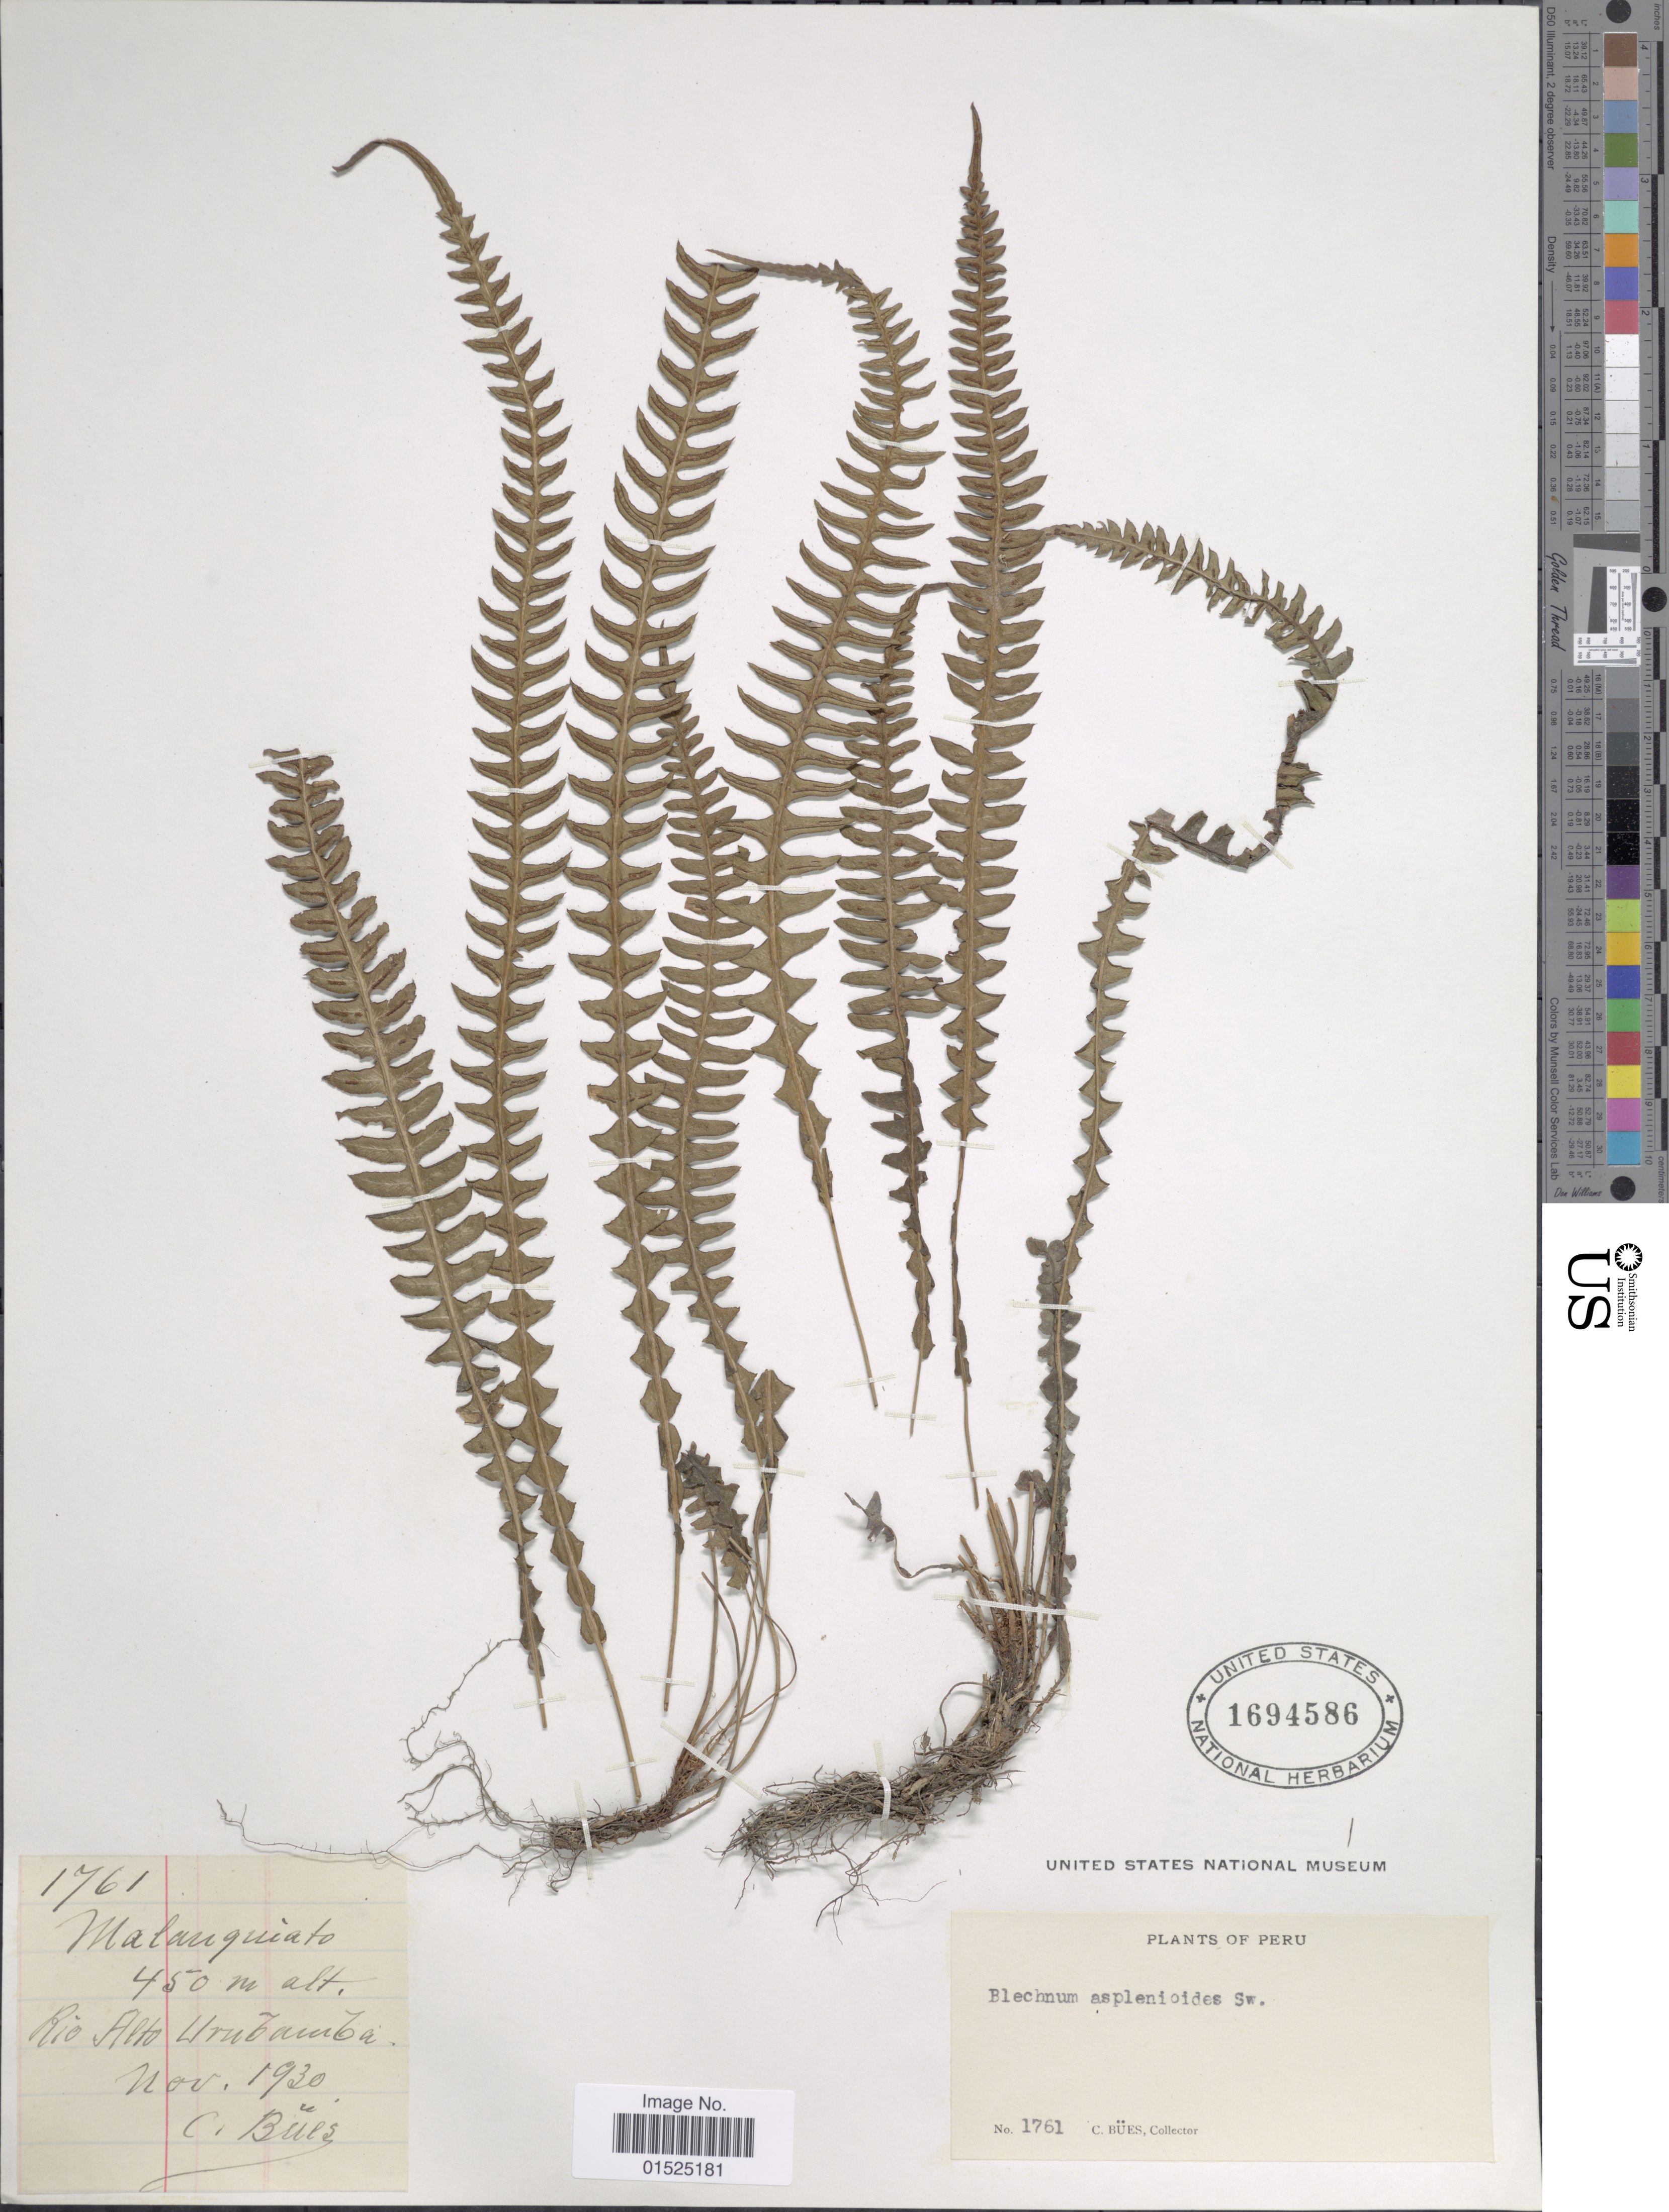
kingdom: Plantae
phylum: Tracheophyta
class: Polypodiopsida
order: Polypodiales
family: Blechnaceae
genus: Blechnum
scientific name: Blechnum asplenioides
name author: Sw.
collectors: C. Bues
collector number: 1761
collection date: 1930-11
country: Peru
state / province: Cusco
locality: Malanquiato, Rio Alto Urubamba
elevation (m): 450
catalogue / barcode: US 1694586